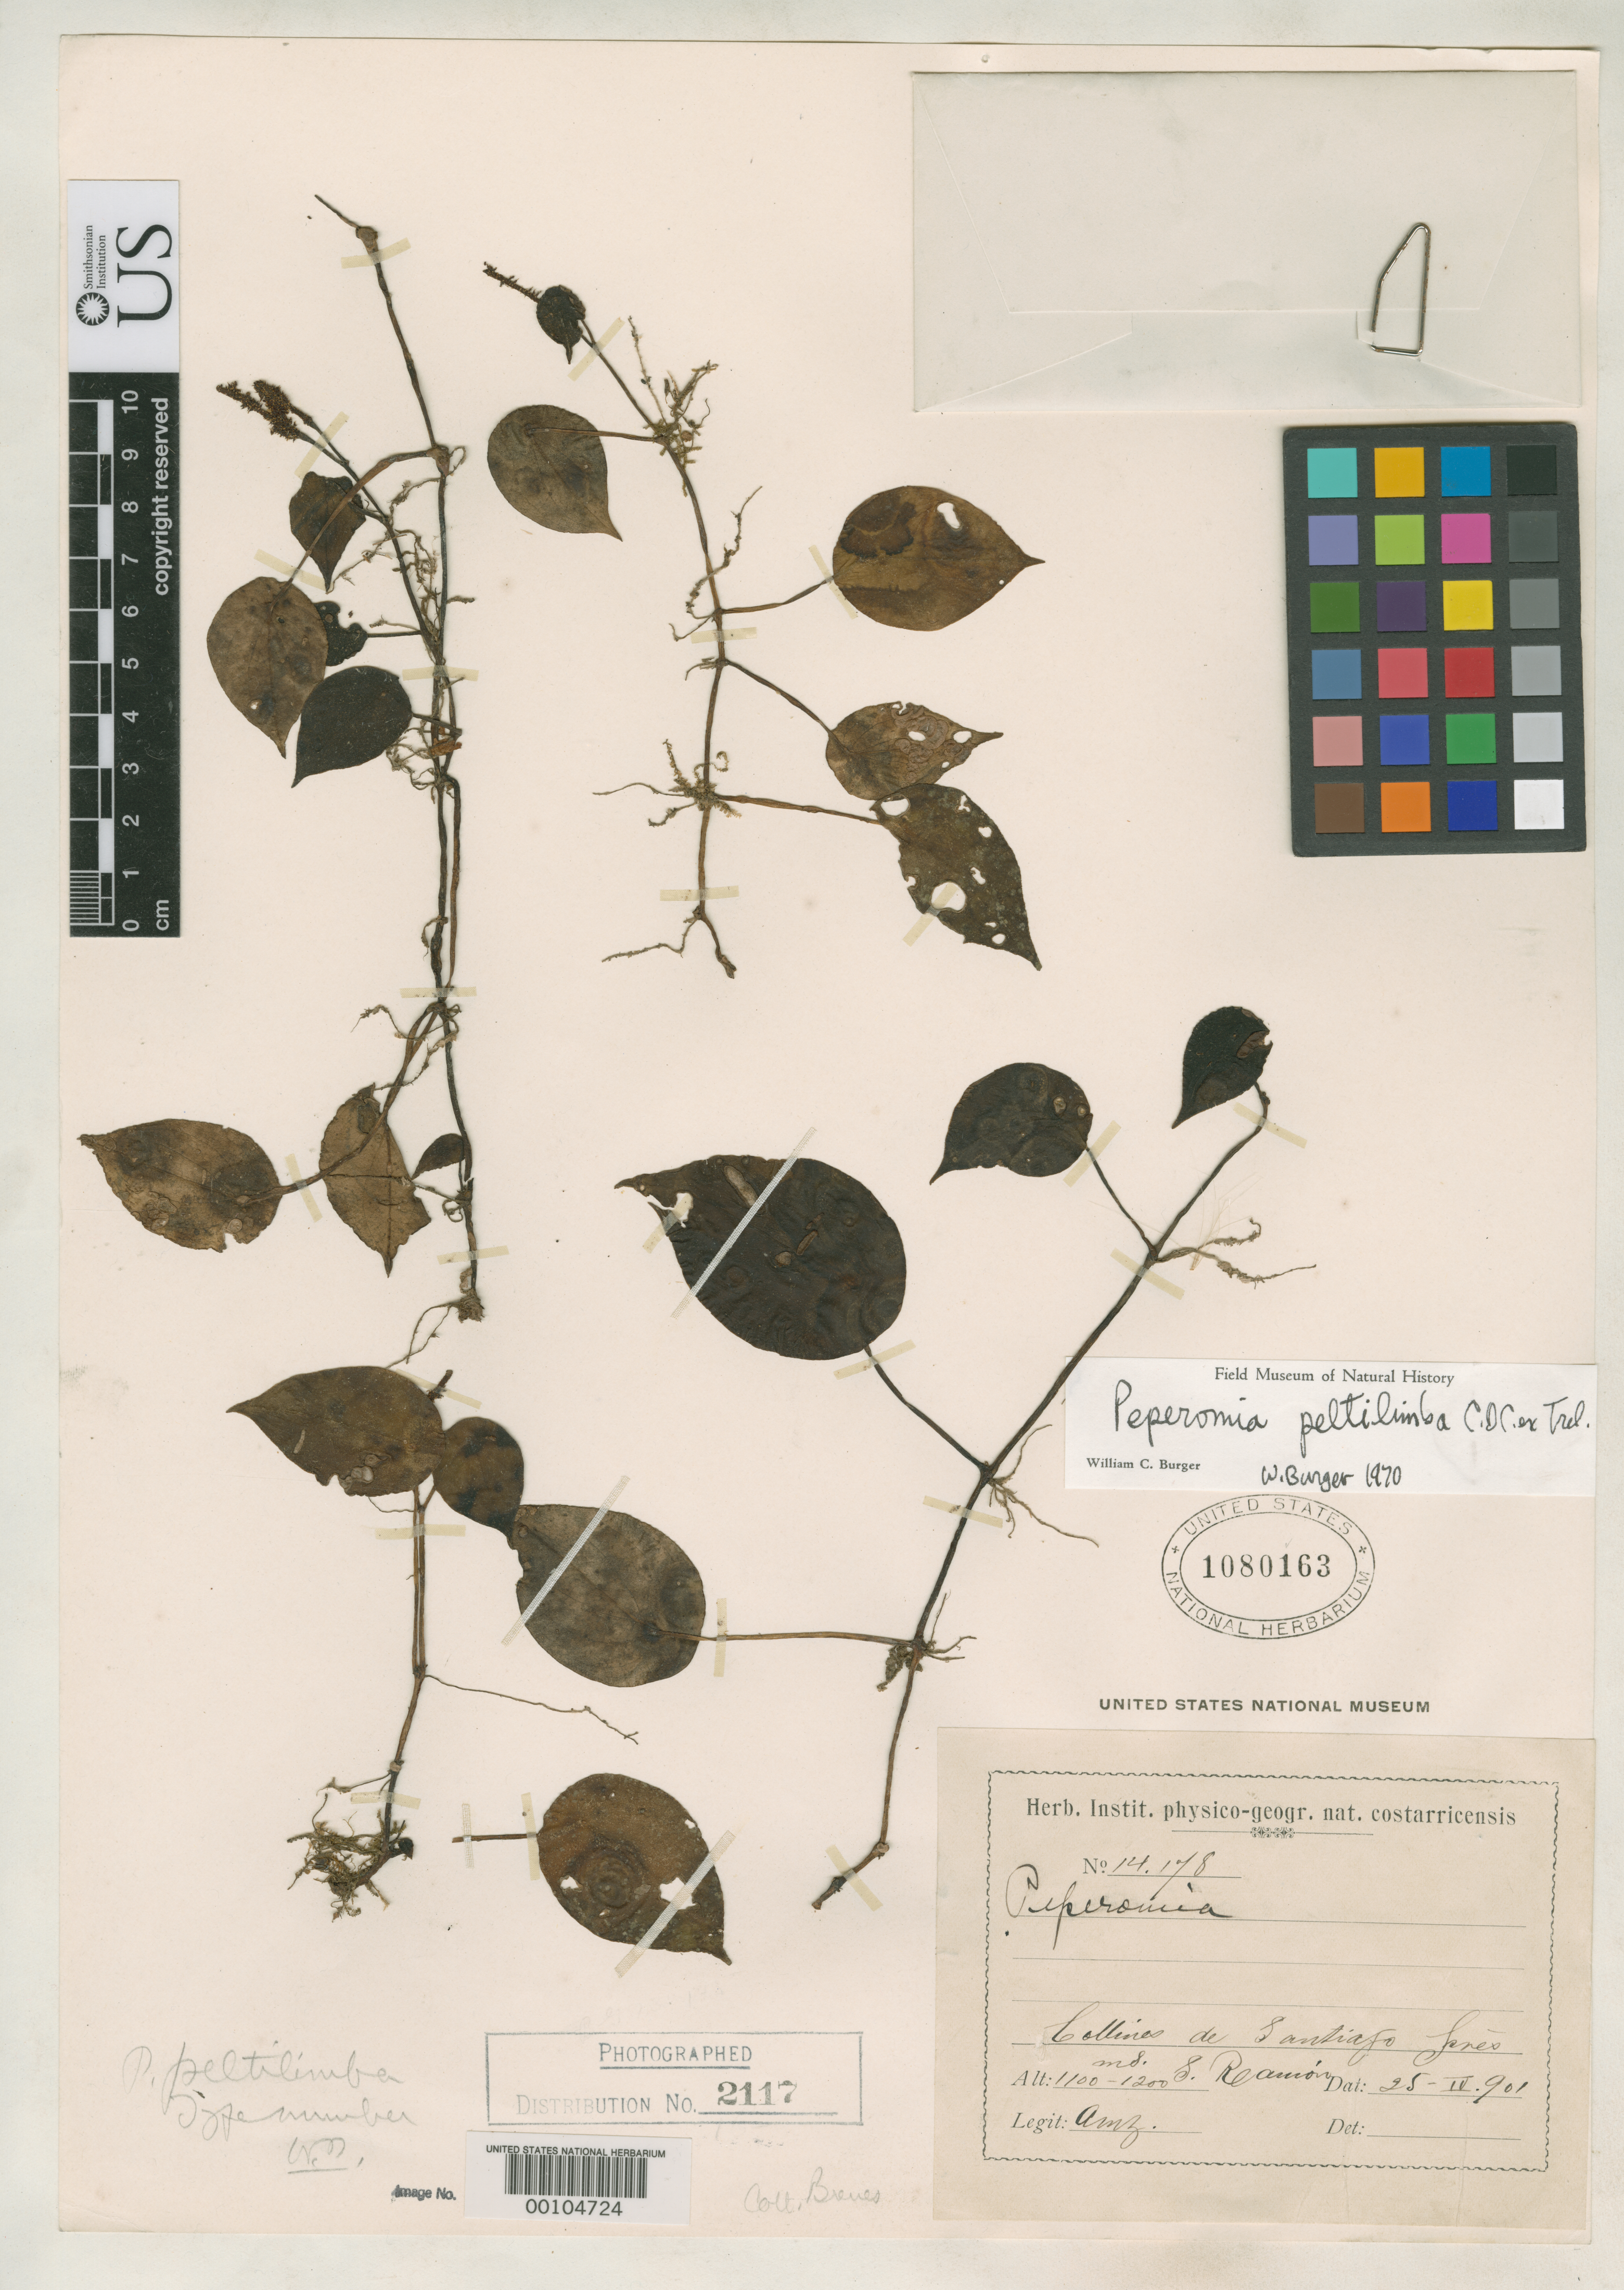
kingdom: Plantae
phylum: Tracheophyta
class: Magnoliopsida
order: Piperales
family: Piperaceae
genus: Peperomia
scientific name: Peperomia peltilimba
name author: Trel. ex C. DC.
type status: Isotype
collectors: A. Brenes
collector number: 14178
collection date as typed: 25 Apr 1901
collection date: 1901-04-25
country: Costa Rica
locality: San Ramon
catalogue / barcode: US 1080163